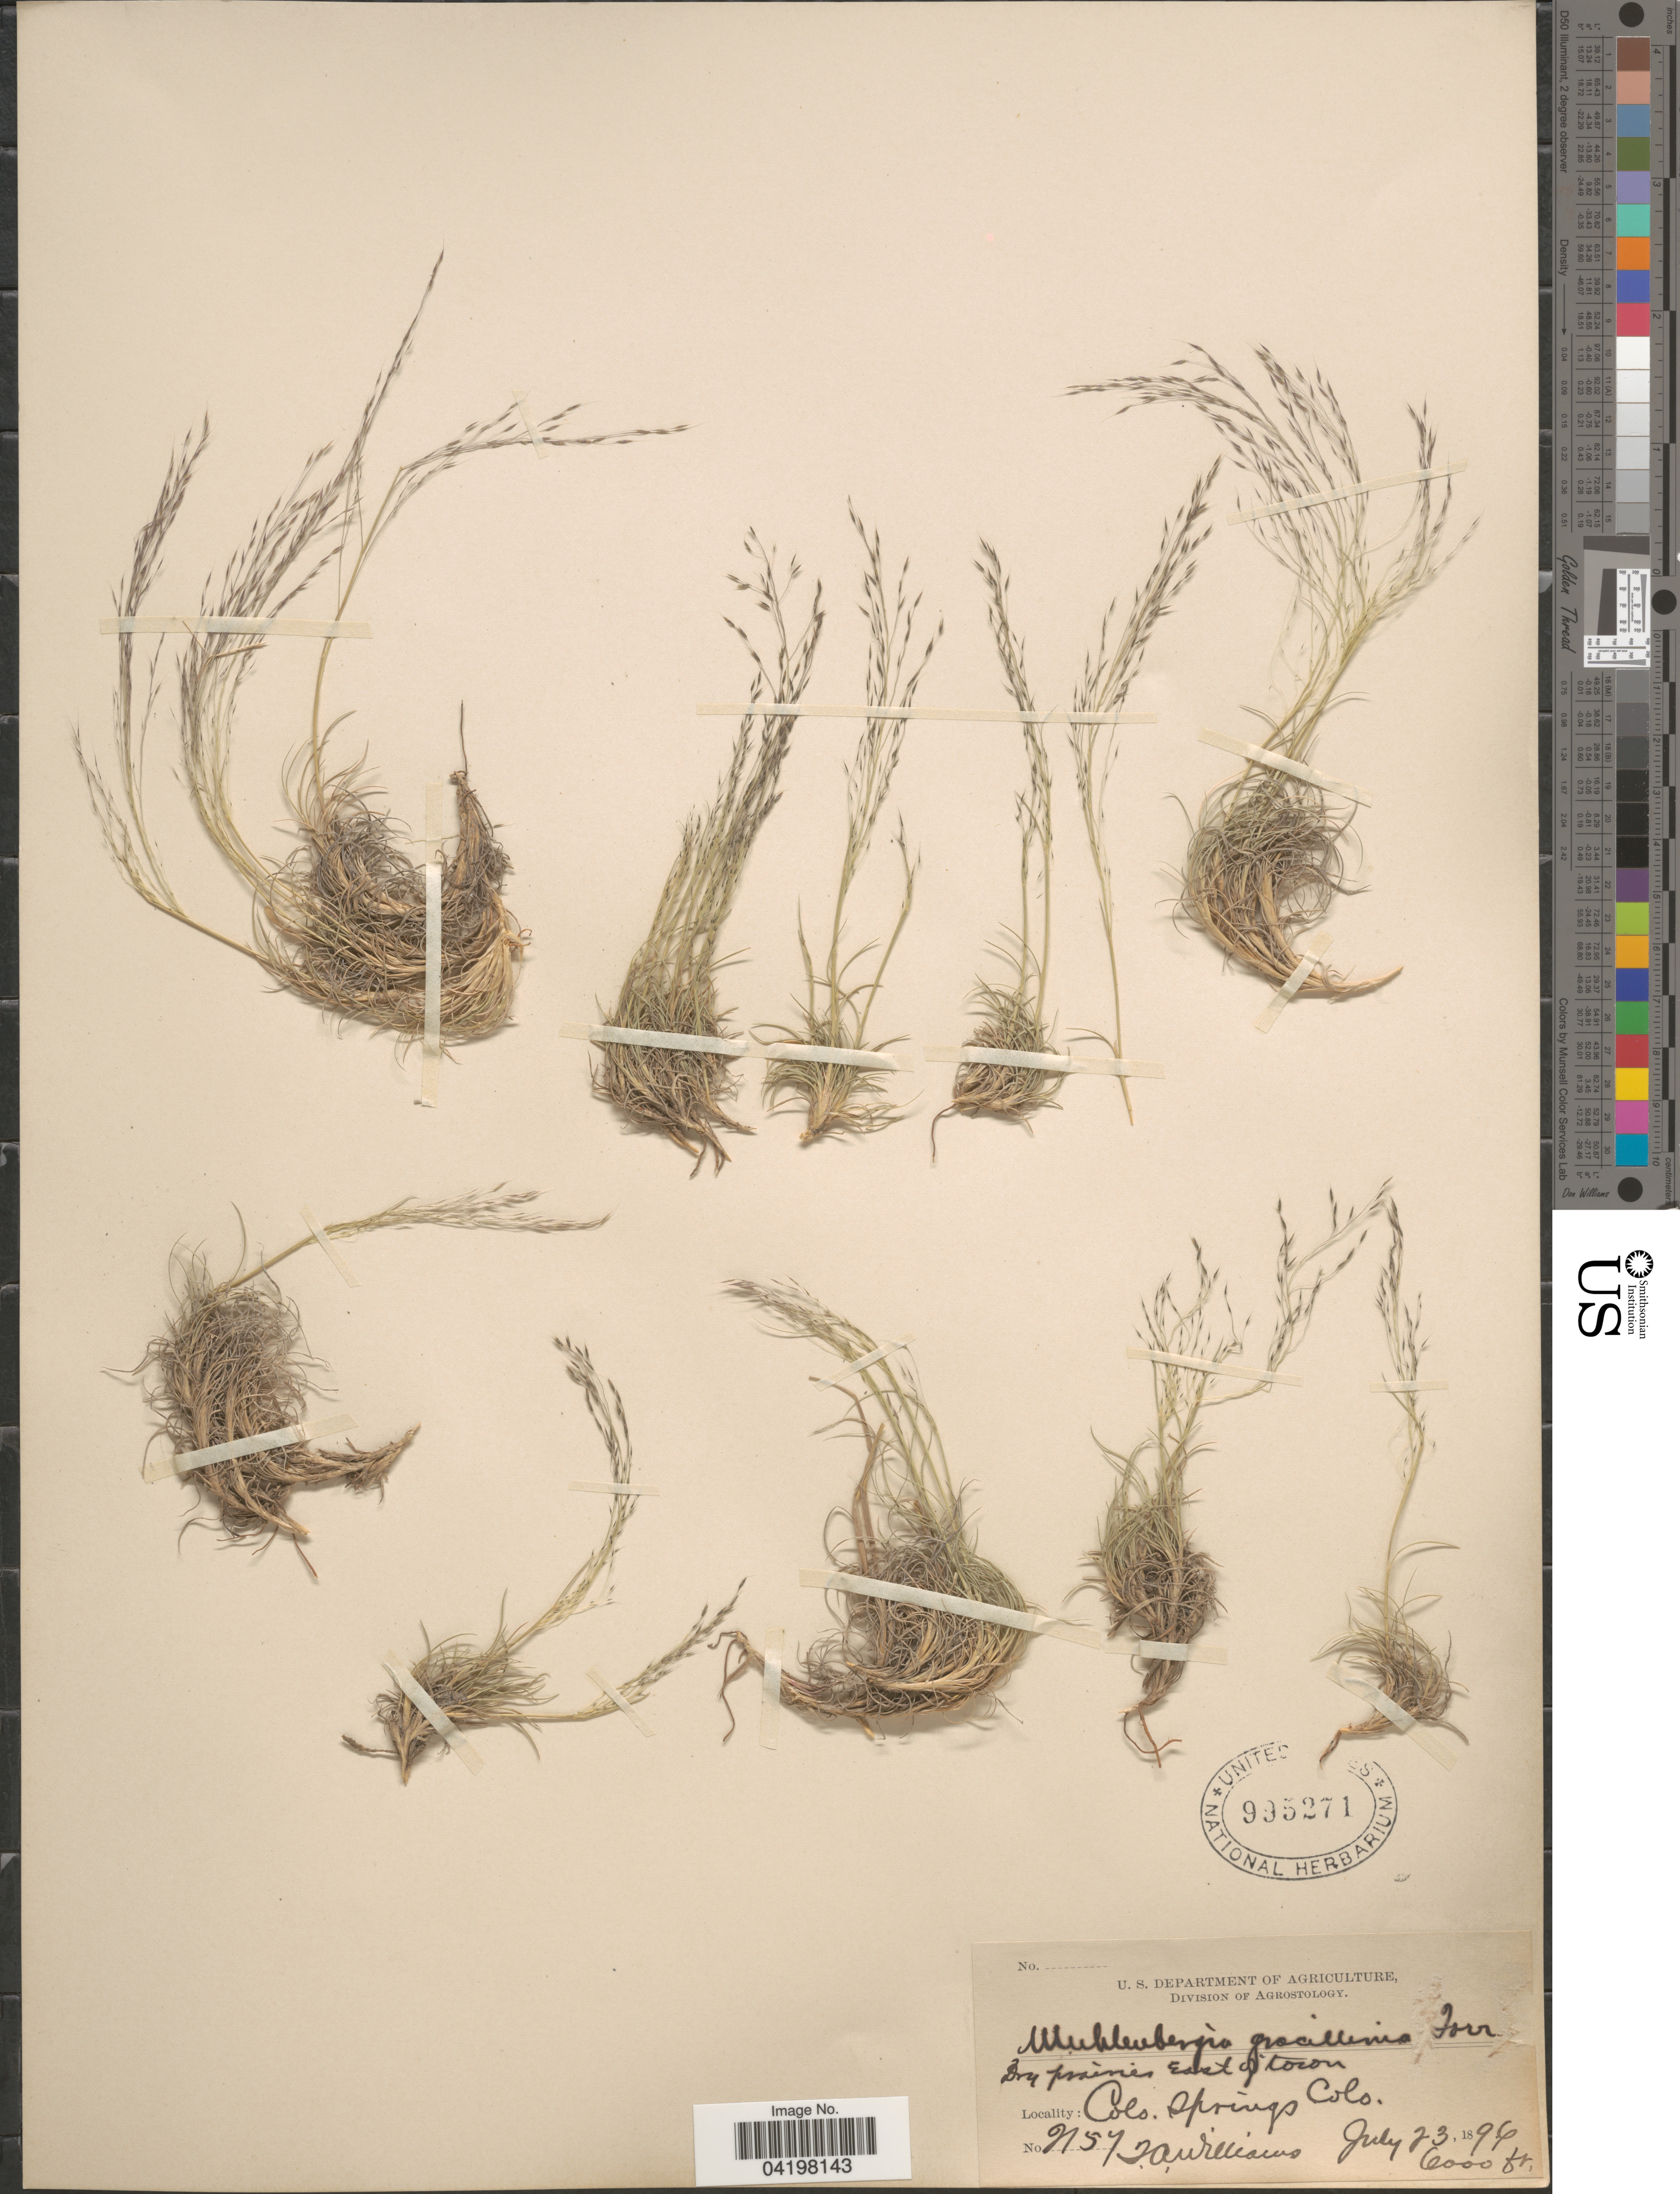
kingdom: Plantae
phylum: Tracheophyta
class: Liliopsida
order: Poales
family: Poaceae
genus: Muhlenbergia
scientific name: Muhlenbergia torreyi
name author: (Kunth) Hitchc. ex Bush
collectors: T. Williams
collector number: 2157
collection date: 1896-07-23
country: United States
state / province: Colorado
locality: East of town. Colo. Springs.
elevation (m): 1829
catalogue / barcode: US 995271